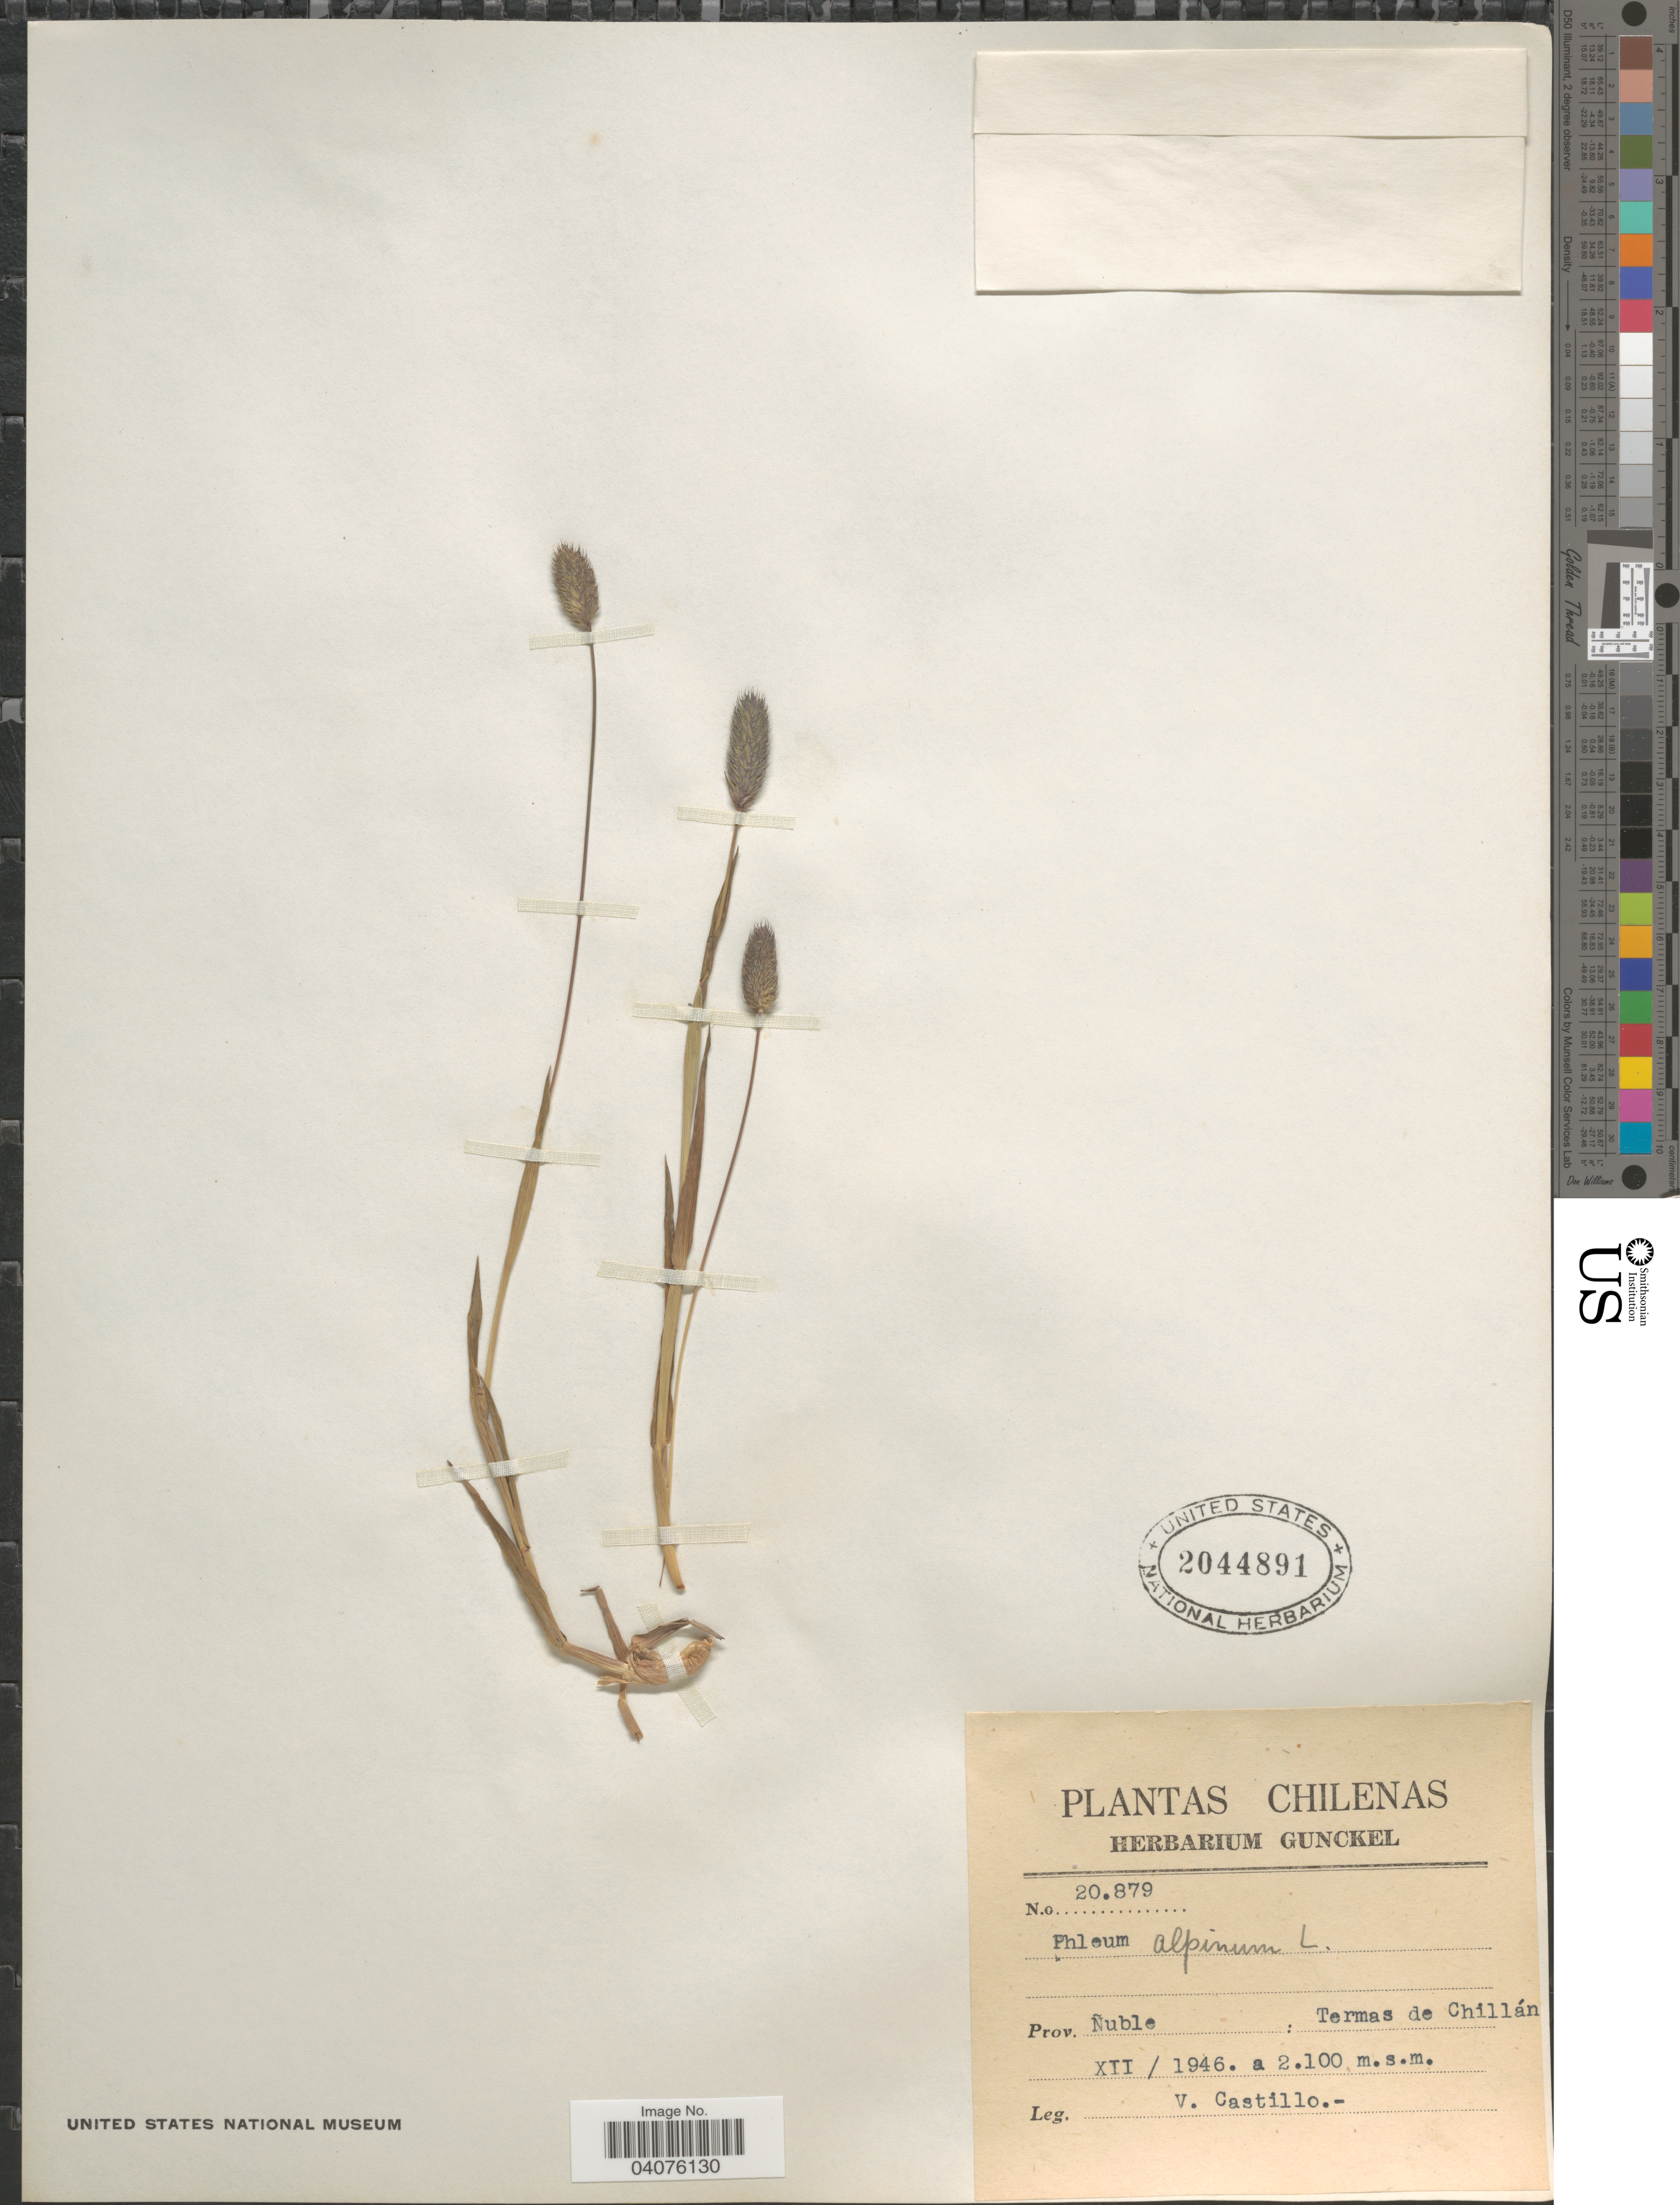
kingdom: Plantae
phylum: Tracheophyta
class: Liliopsida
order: Poales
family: Poaceae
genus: Phleum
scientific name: Phleum alpinum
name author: L.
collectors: V. Castillo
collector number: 20879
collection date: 1946-12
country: Chile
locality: Prov. Ñuble: Termas de Chillán.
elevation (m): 2100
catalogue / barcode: US 2044891